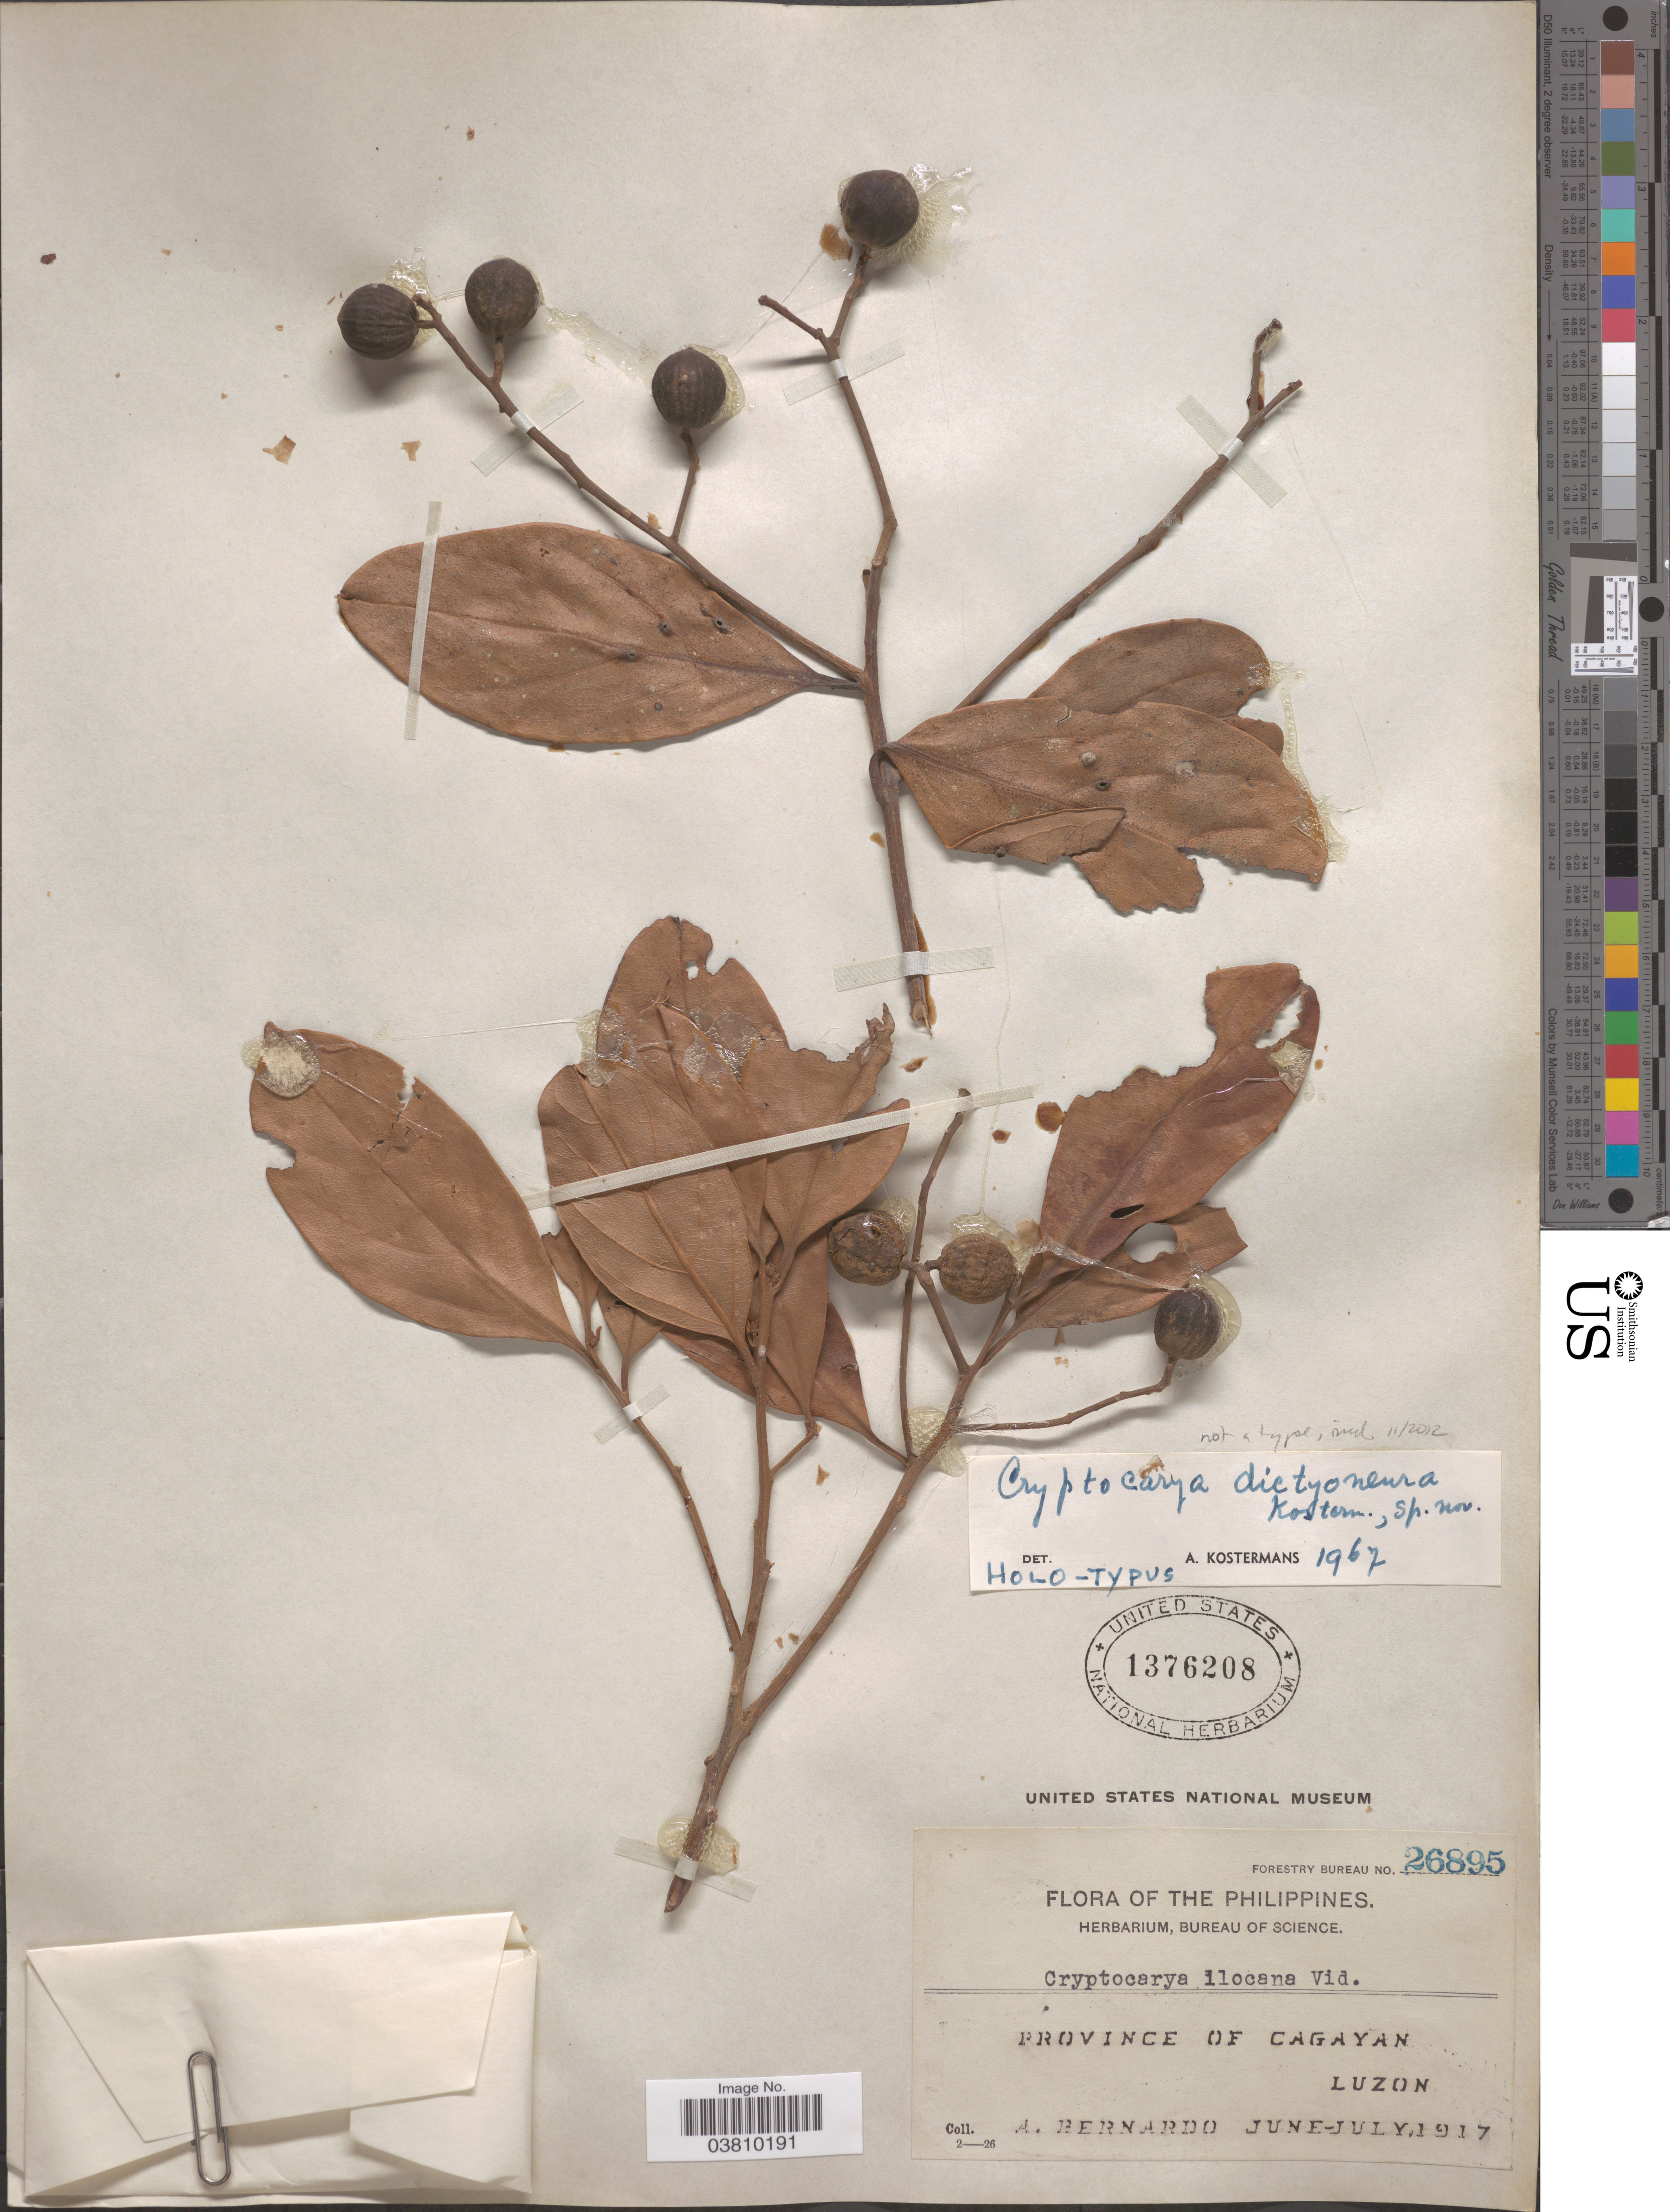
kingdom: Plantae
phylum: Tracheophyta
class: Magnoliopsida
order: Laurales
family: Lauraceae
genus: Cryptocarya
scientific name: Cryptocarya sp.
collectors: A. Bernardo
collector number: Forestry Bureau 26895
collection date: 1917-06/1917-07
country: Philippines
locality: Province of Cagayan, Luzon.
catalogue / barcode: US 1376208